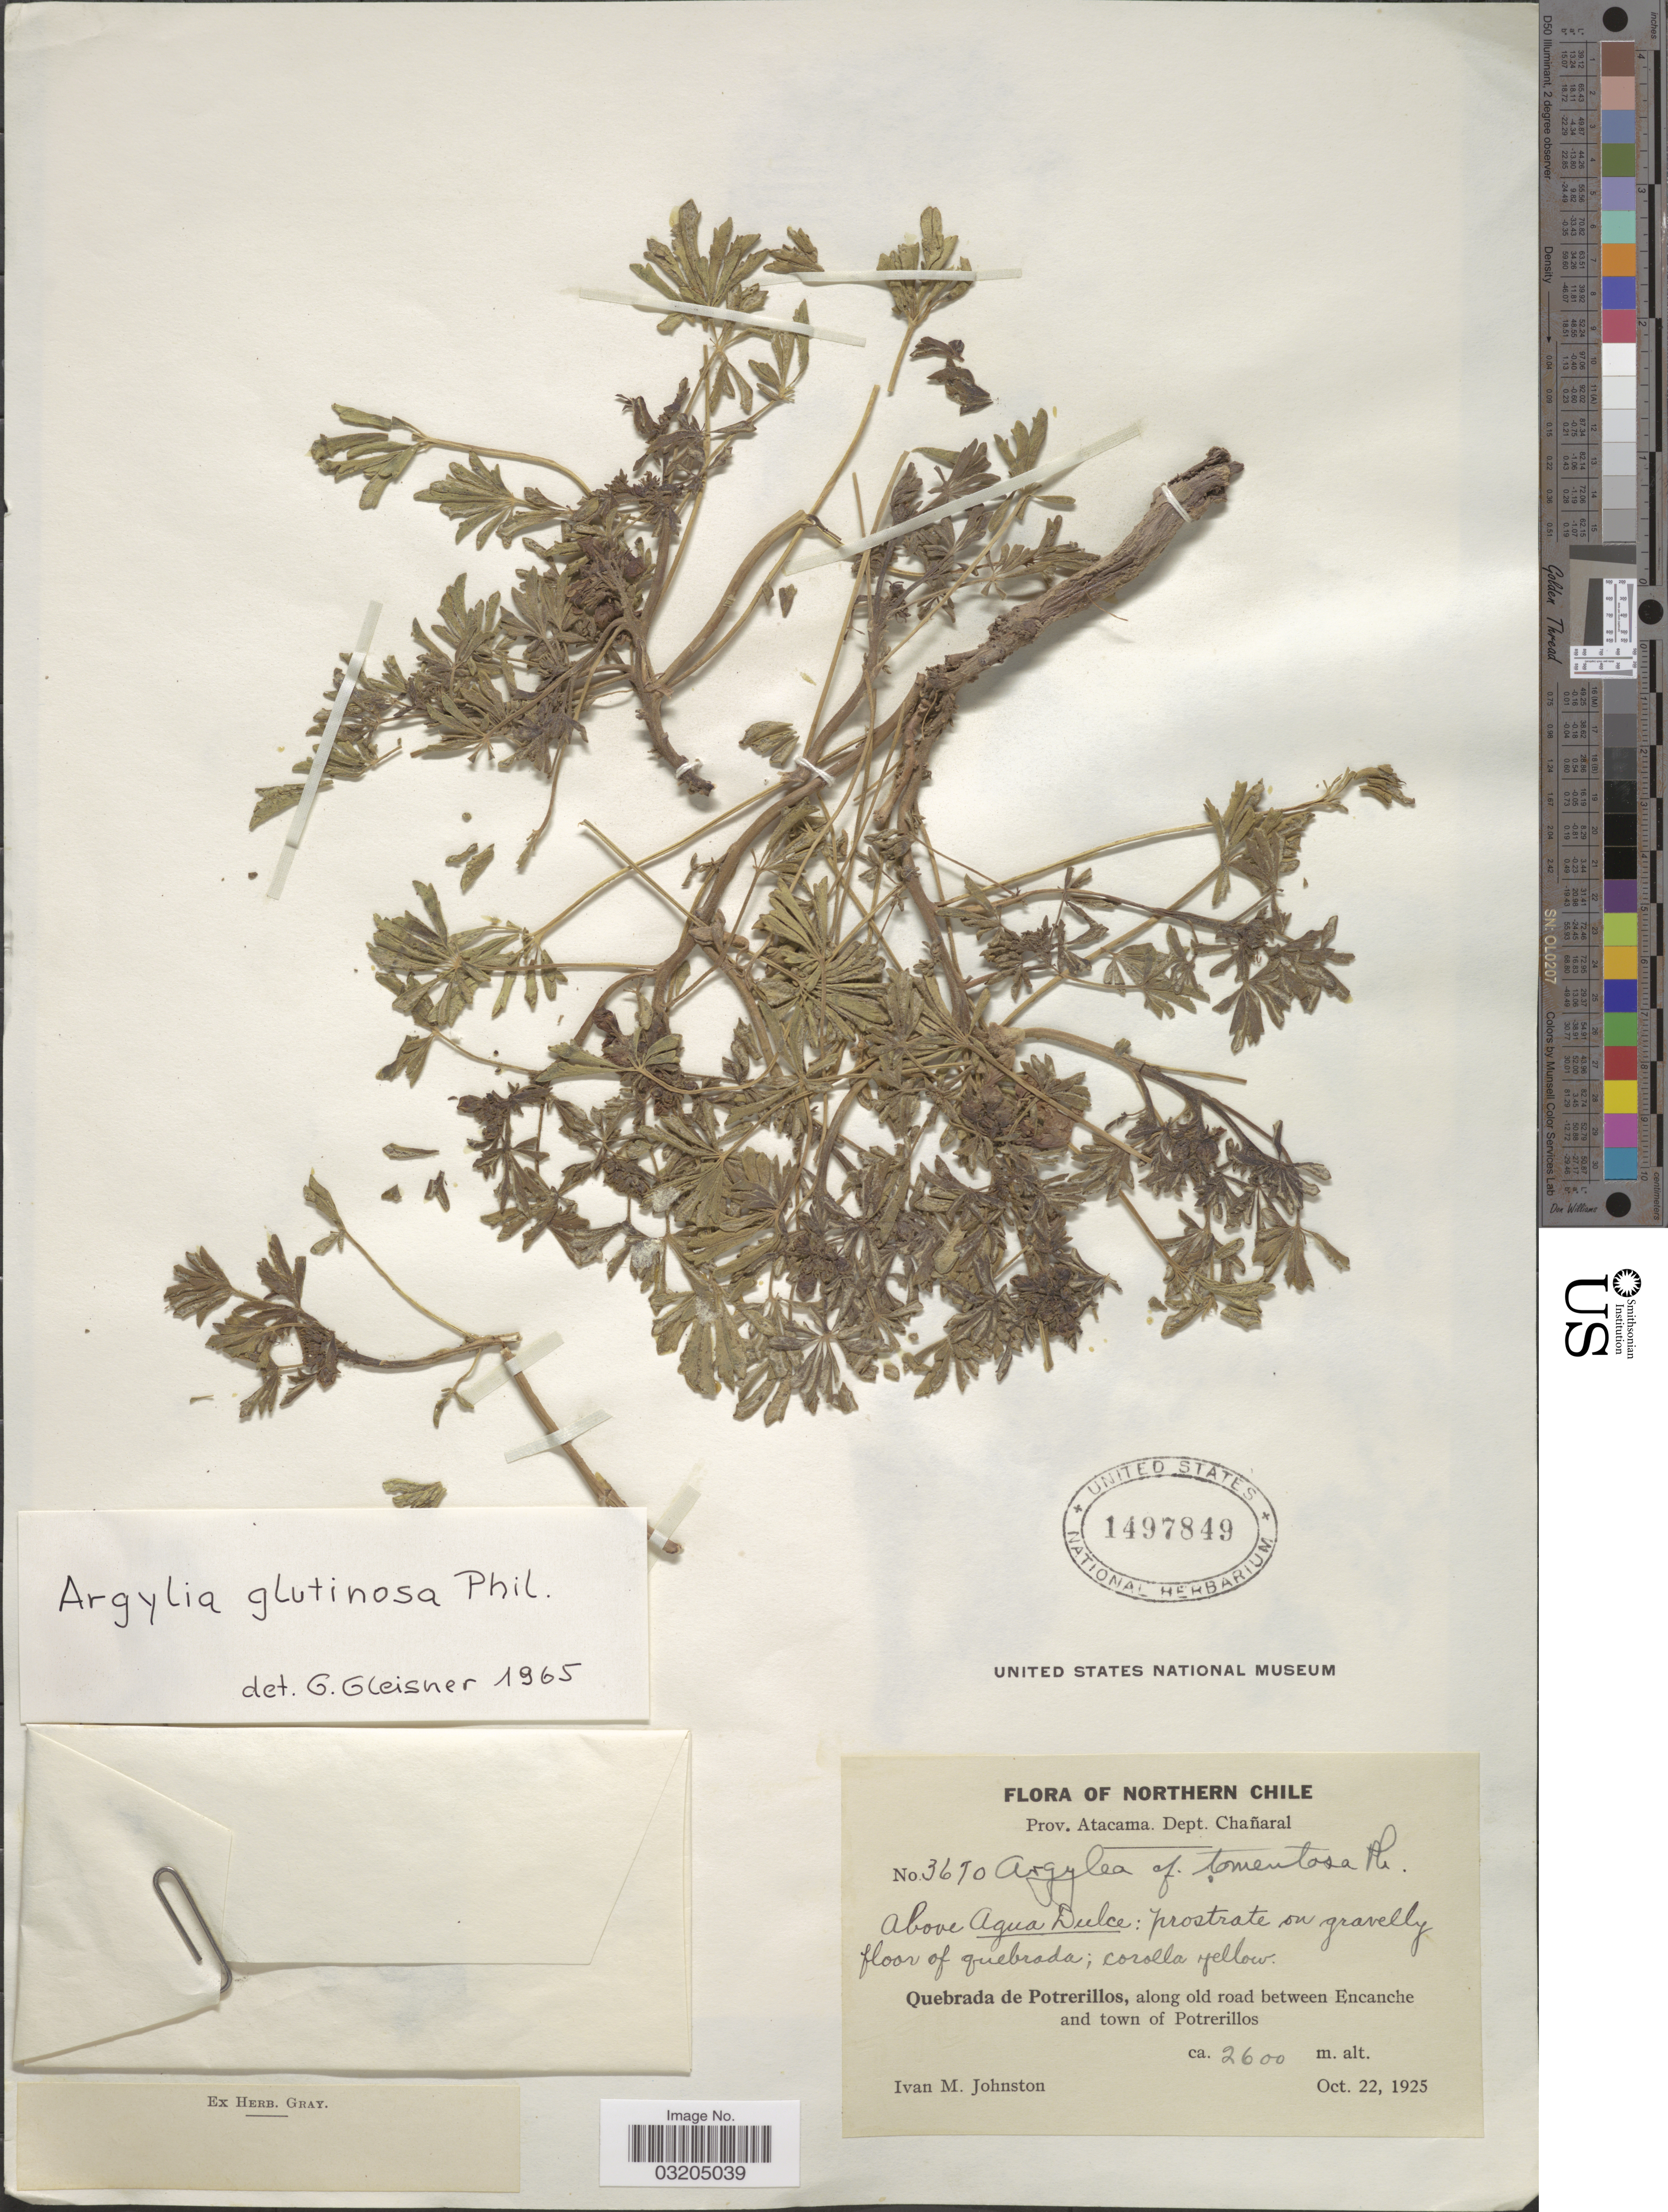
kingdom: Plantae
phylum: Tracheophyta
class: Magnoliopsida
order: Lamiales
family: Bignoniaceae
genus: Argylia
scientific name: Argylia glutinosa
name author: Phil.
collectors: I.M. Johnston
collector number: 3670*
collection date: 1925-10-22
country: Chile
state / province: Atacama (III)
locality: Northern Chile. Dept. Chañaral. Quebrada de Potrerillos, along old road between Encanche and town of Potrerillos. Above Agua Dulce.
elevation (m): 2600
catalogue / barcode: US 1497849